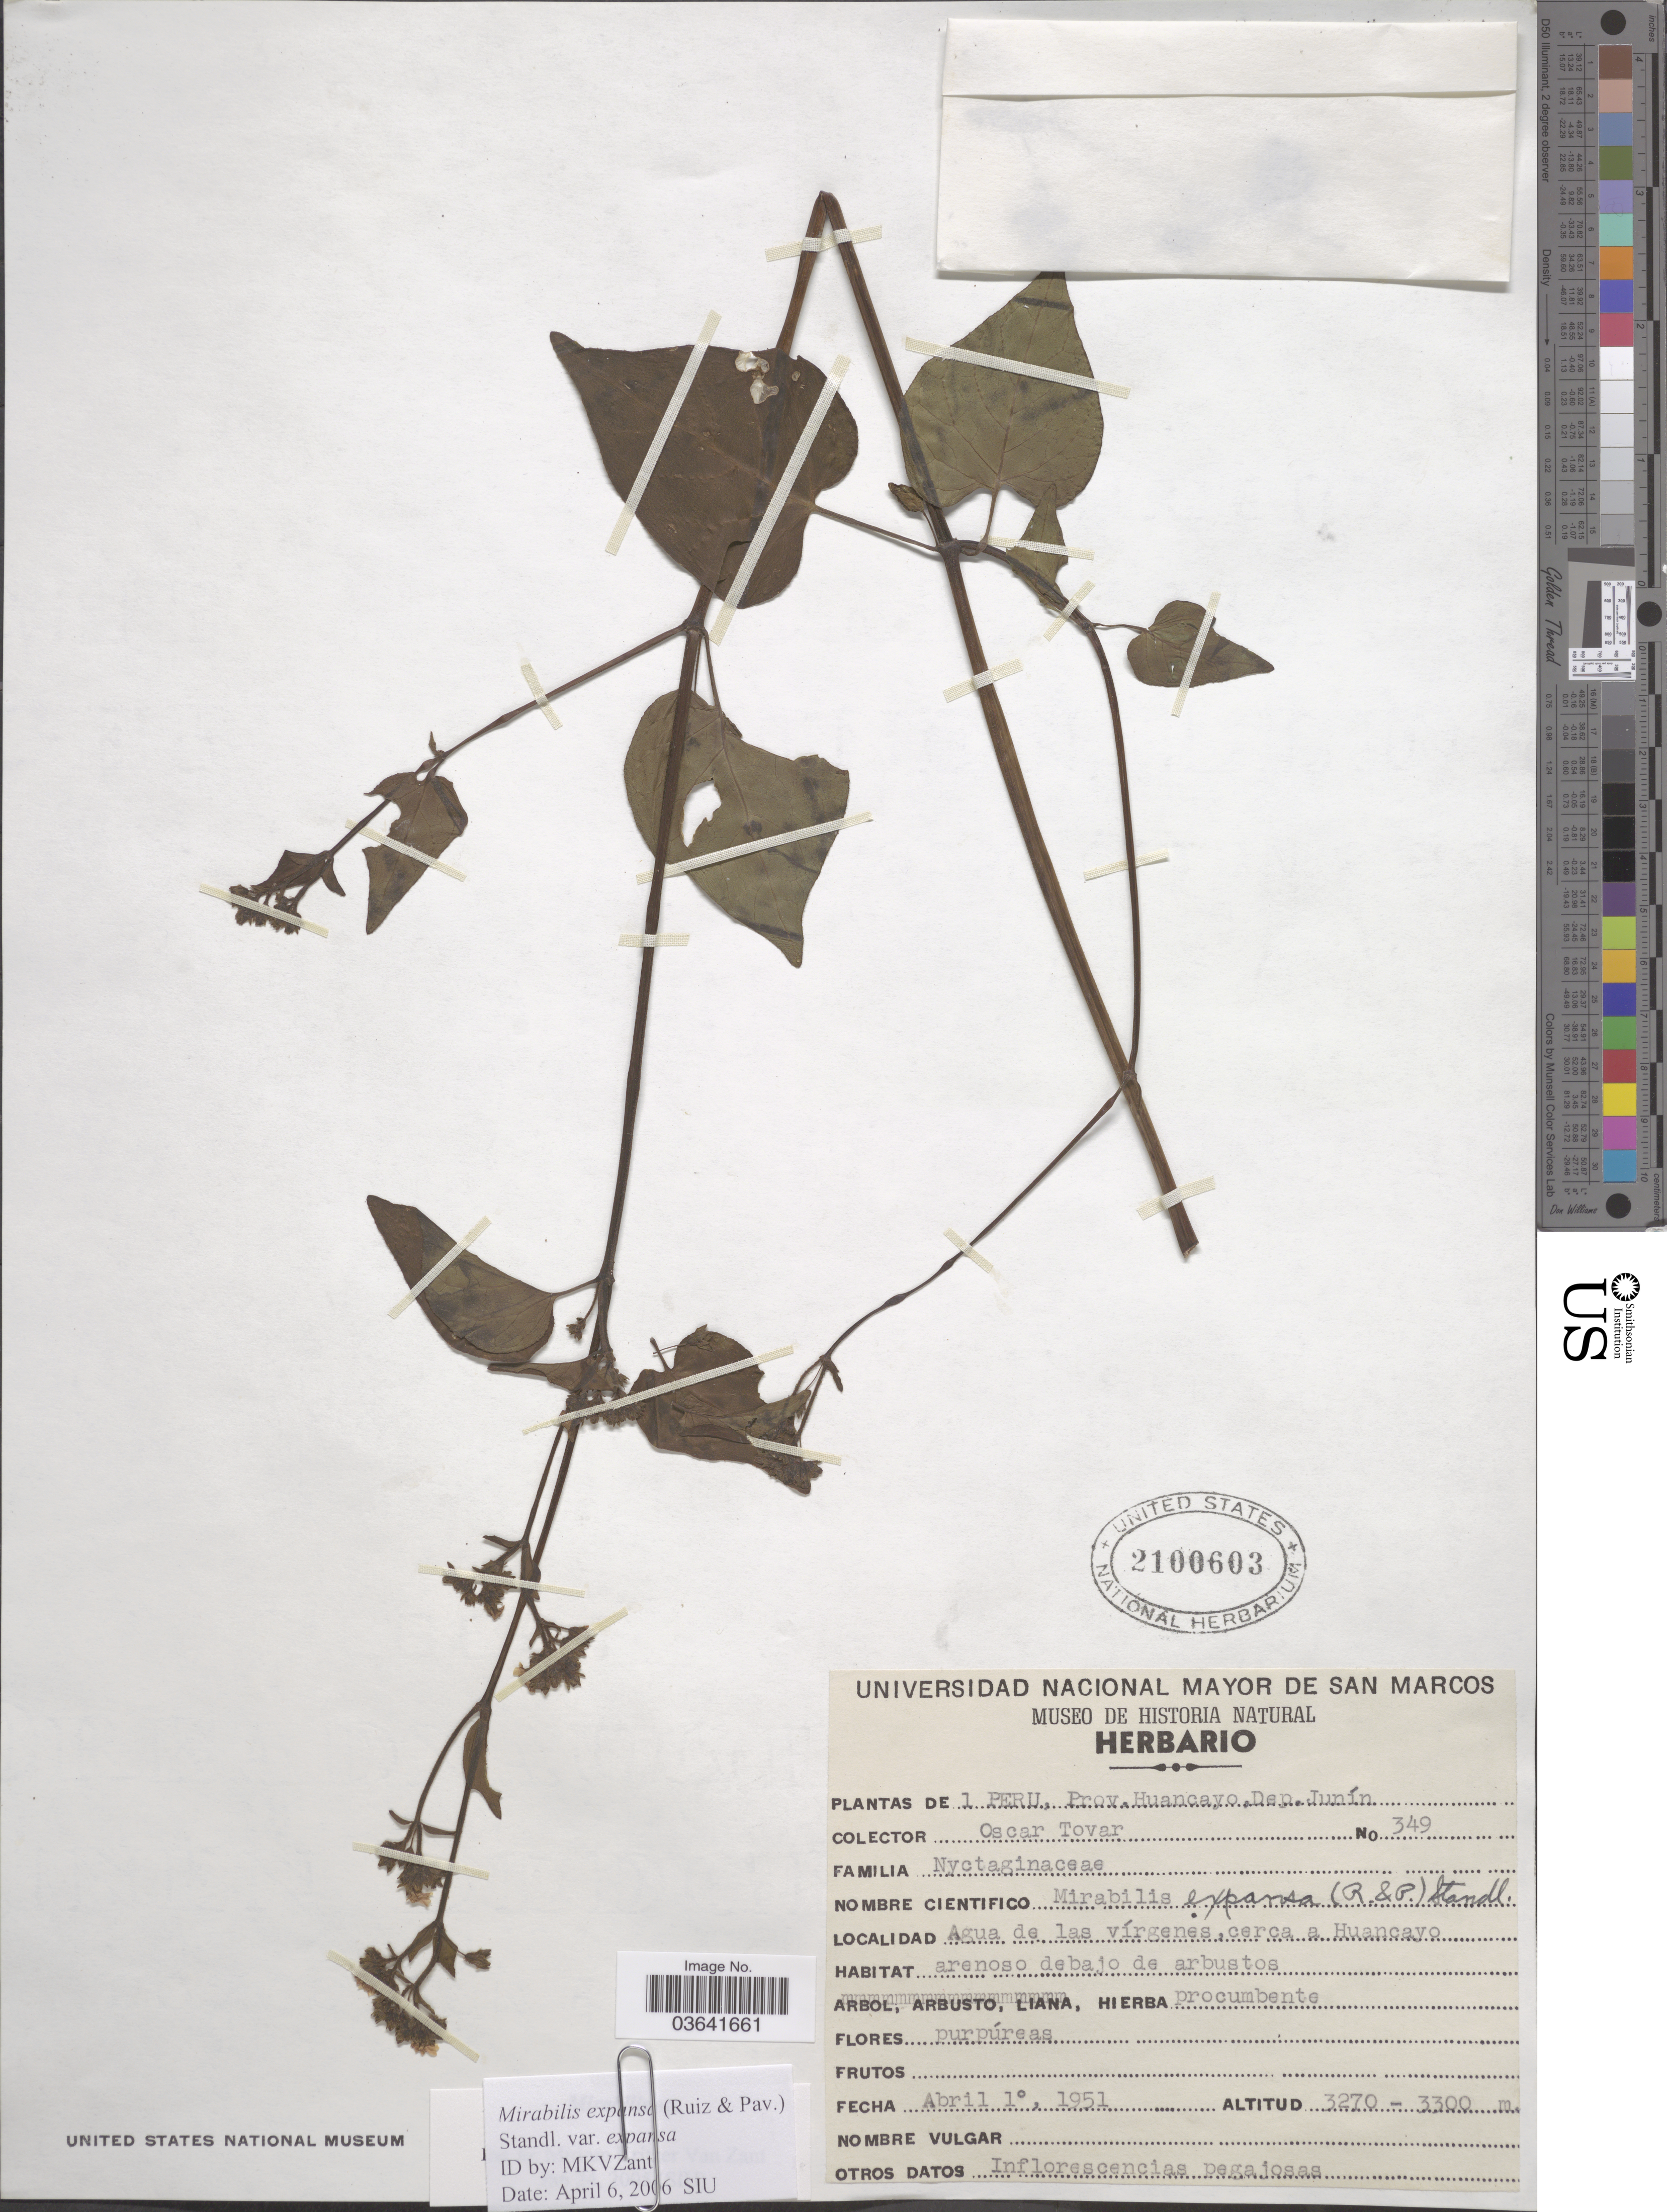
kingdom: Plantae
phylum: Tracheophyta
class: Magnoliopsida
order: Caryophyllales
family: Nyctaginaceae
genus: Mirabilis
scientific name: Mirabilis expansa var. expansa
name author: (Ruiz & Pav.) Standl.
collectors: Ó. Tovar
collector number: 349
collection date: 1951-04-01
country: Peru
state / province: Junín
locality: Prov. Huancayo, Dep. Junín. Agua de las vírgenes, cerca a Huancayo.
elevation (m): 3270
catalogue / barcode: US 2100603